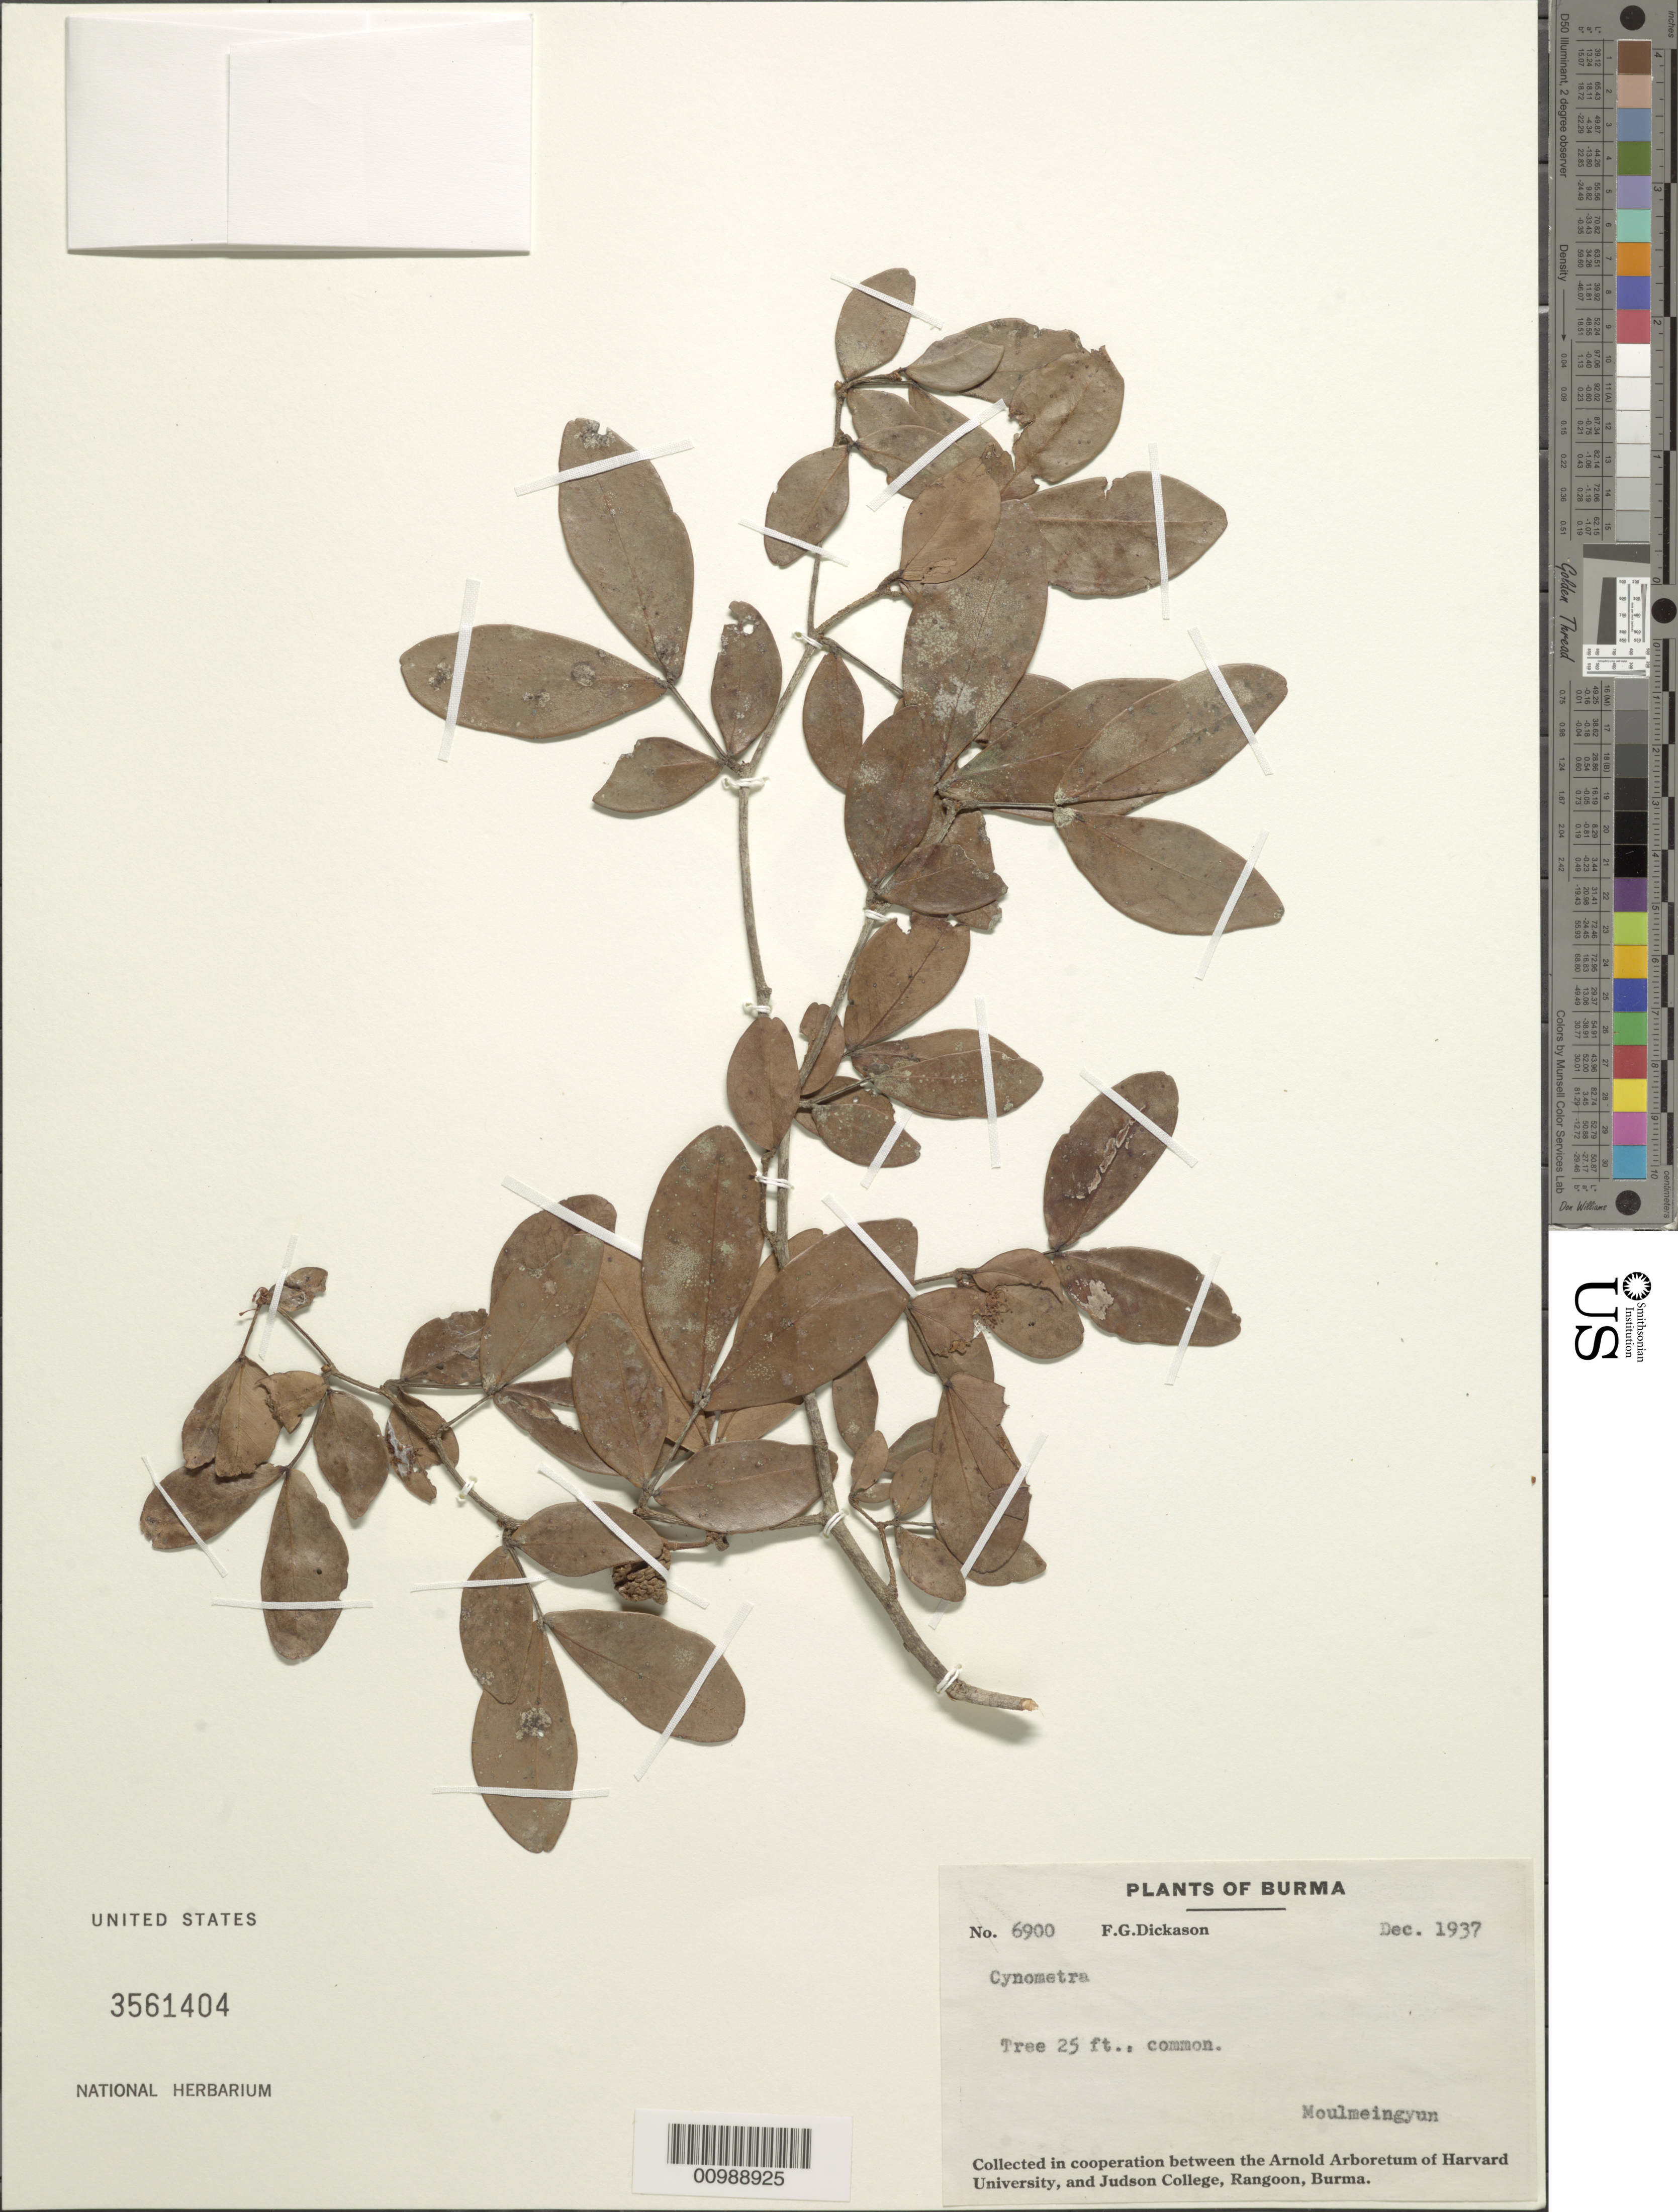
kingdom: Plantae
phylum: Tracheophyta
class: Magnoliopsida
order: Fabales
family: Fabaceae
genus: Cynometra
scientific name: Cynometra sp.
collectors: F. Dickason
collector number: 6900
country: Myanmar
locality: Moulmeingyun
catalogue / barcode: US 3561404